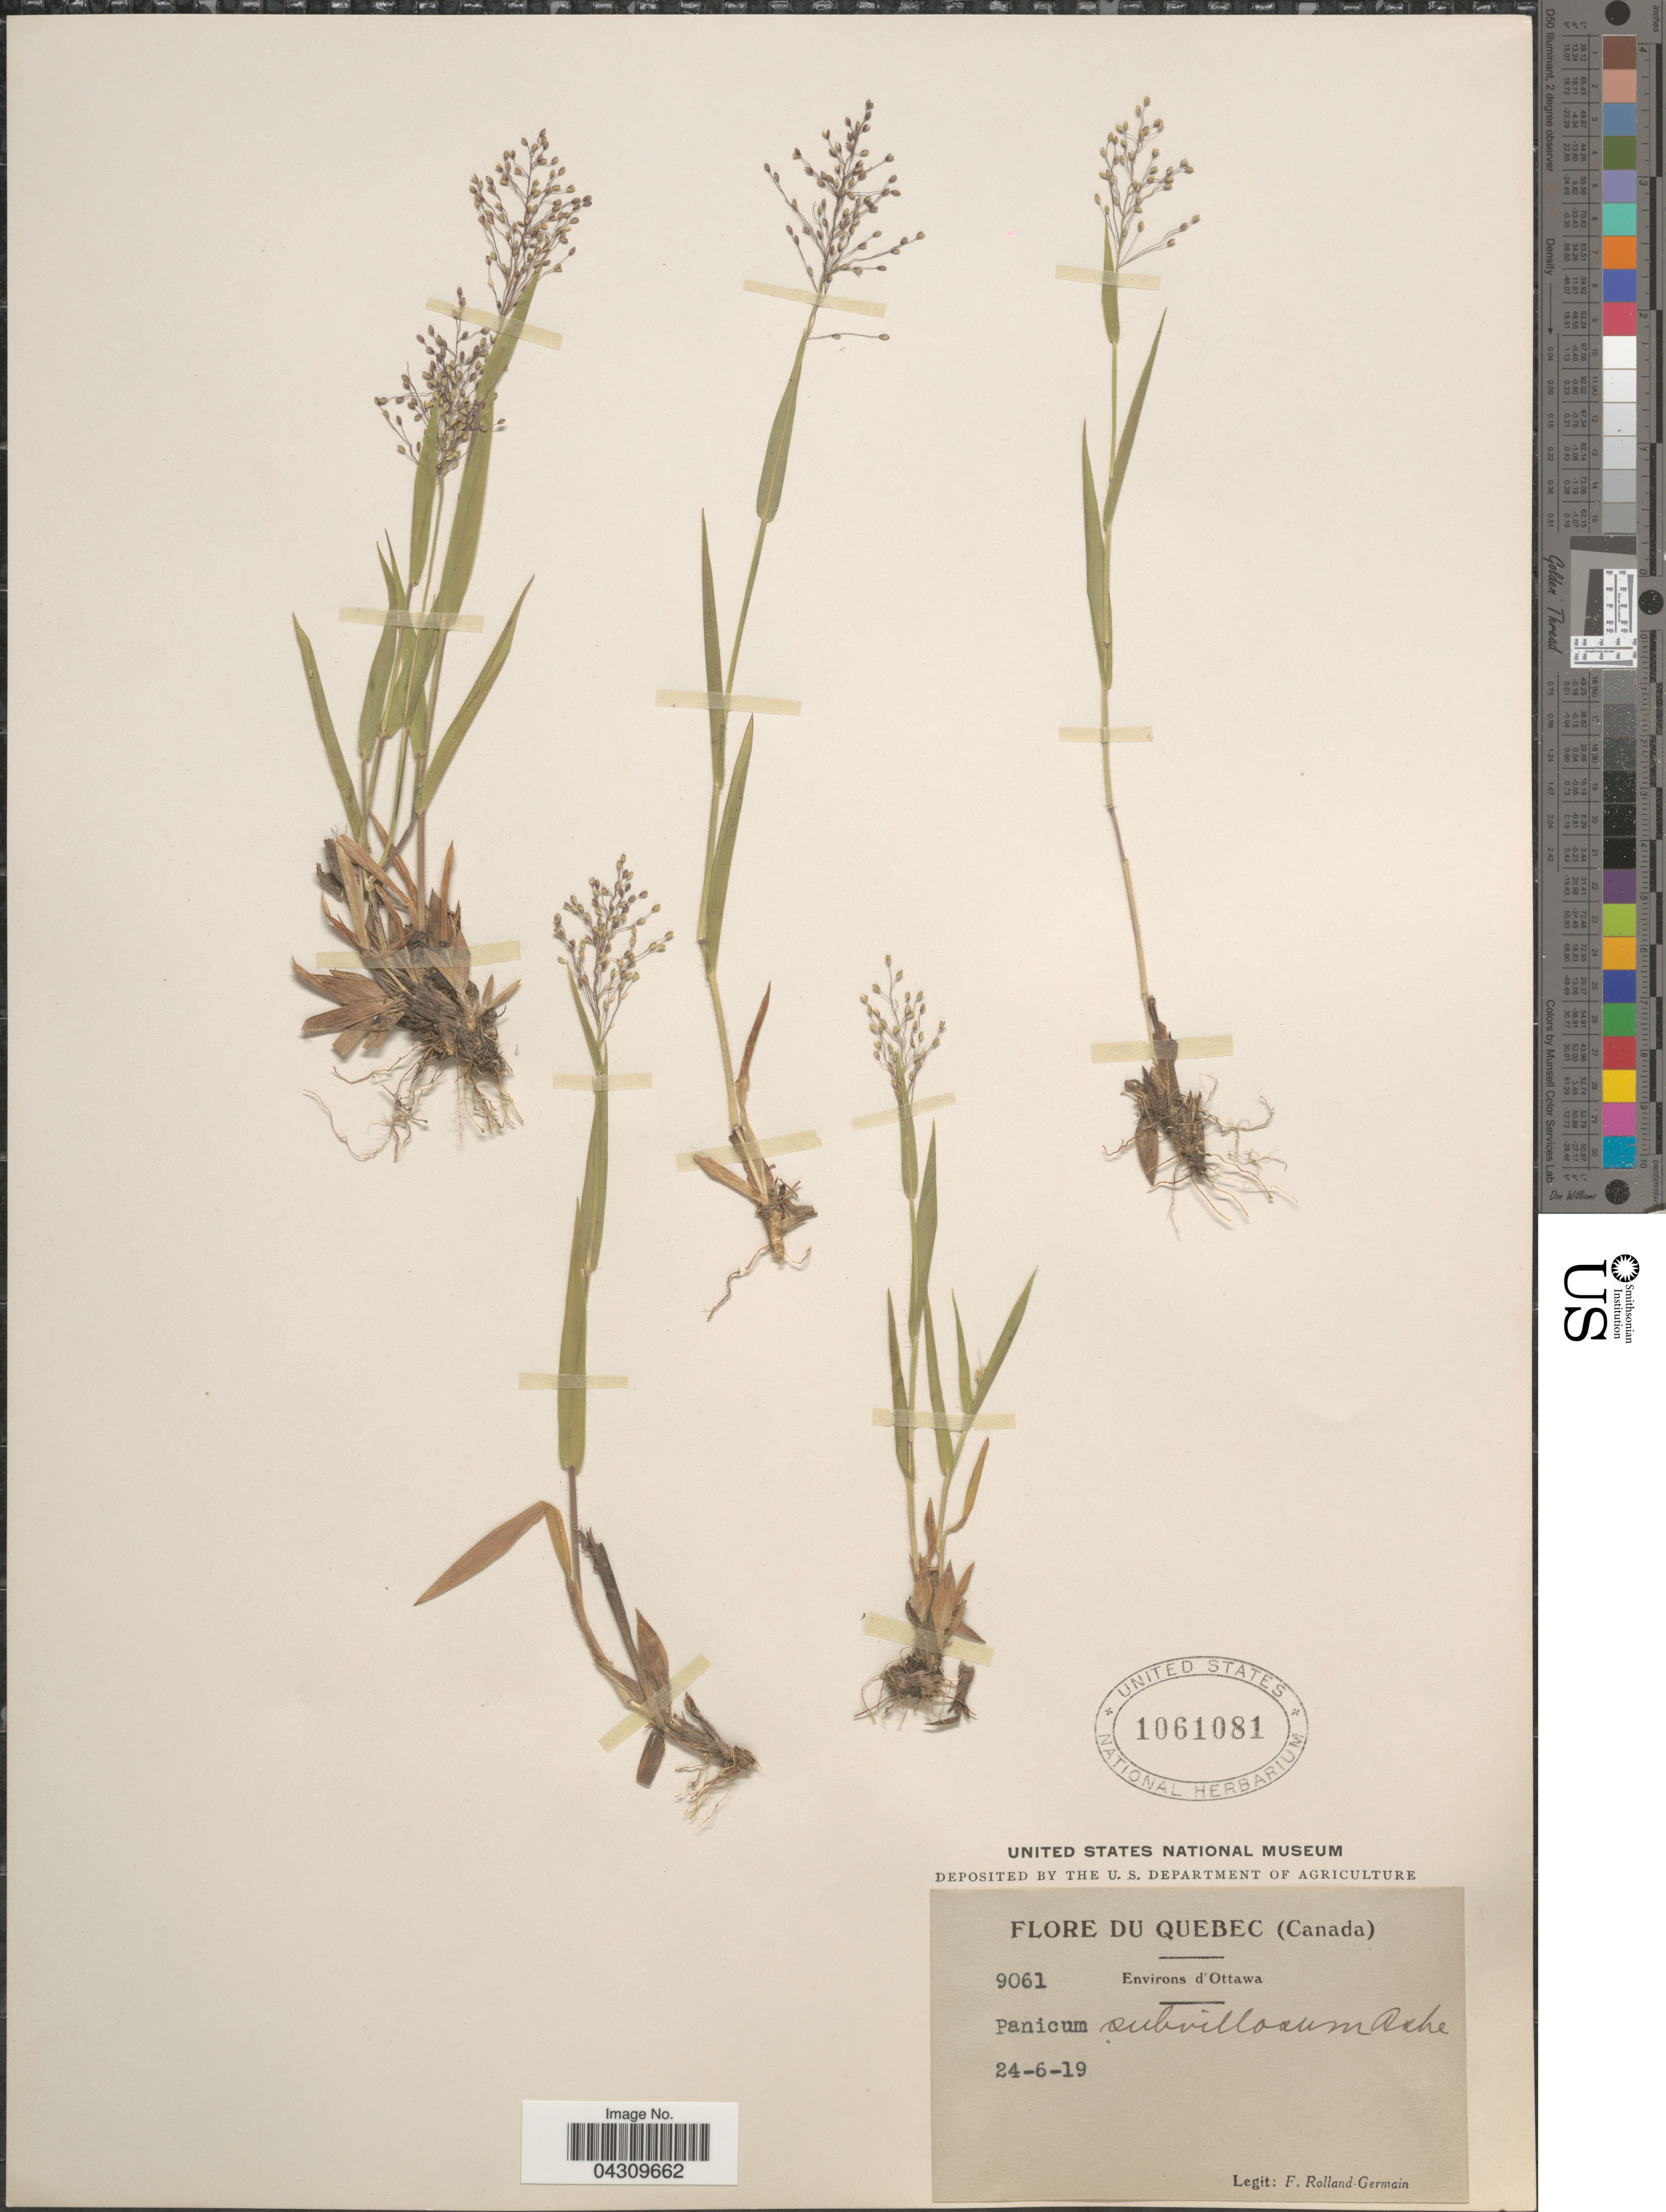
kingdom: Plantae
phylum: Tracheophyta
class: Liliopsida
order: Poales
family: Poaceae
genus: Dichanthelium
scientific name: Dichanthelium acuminatum var. acuminatum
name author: (Sw.) Gould & C.A. Clark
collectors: Rolland-Germain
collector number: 9061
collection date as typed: Transcribed d/m/y: 24/6/19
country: Canada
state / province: Ontario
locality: Environs d'Ottawa.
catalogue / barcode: US 1061081